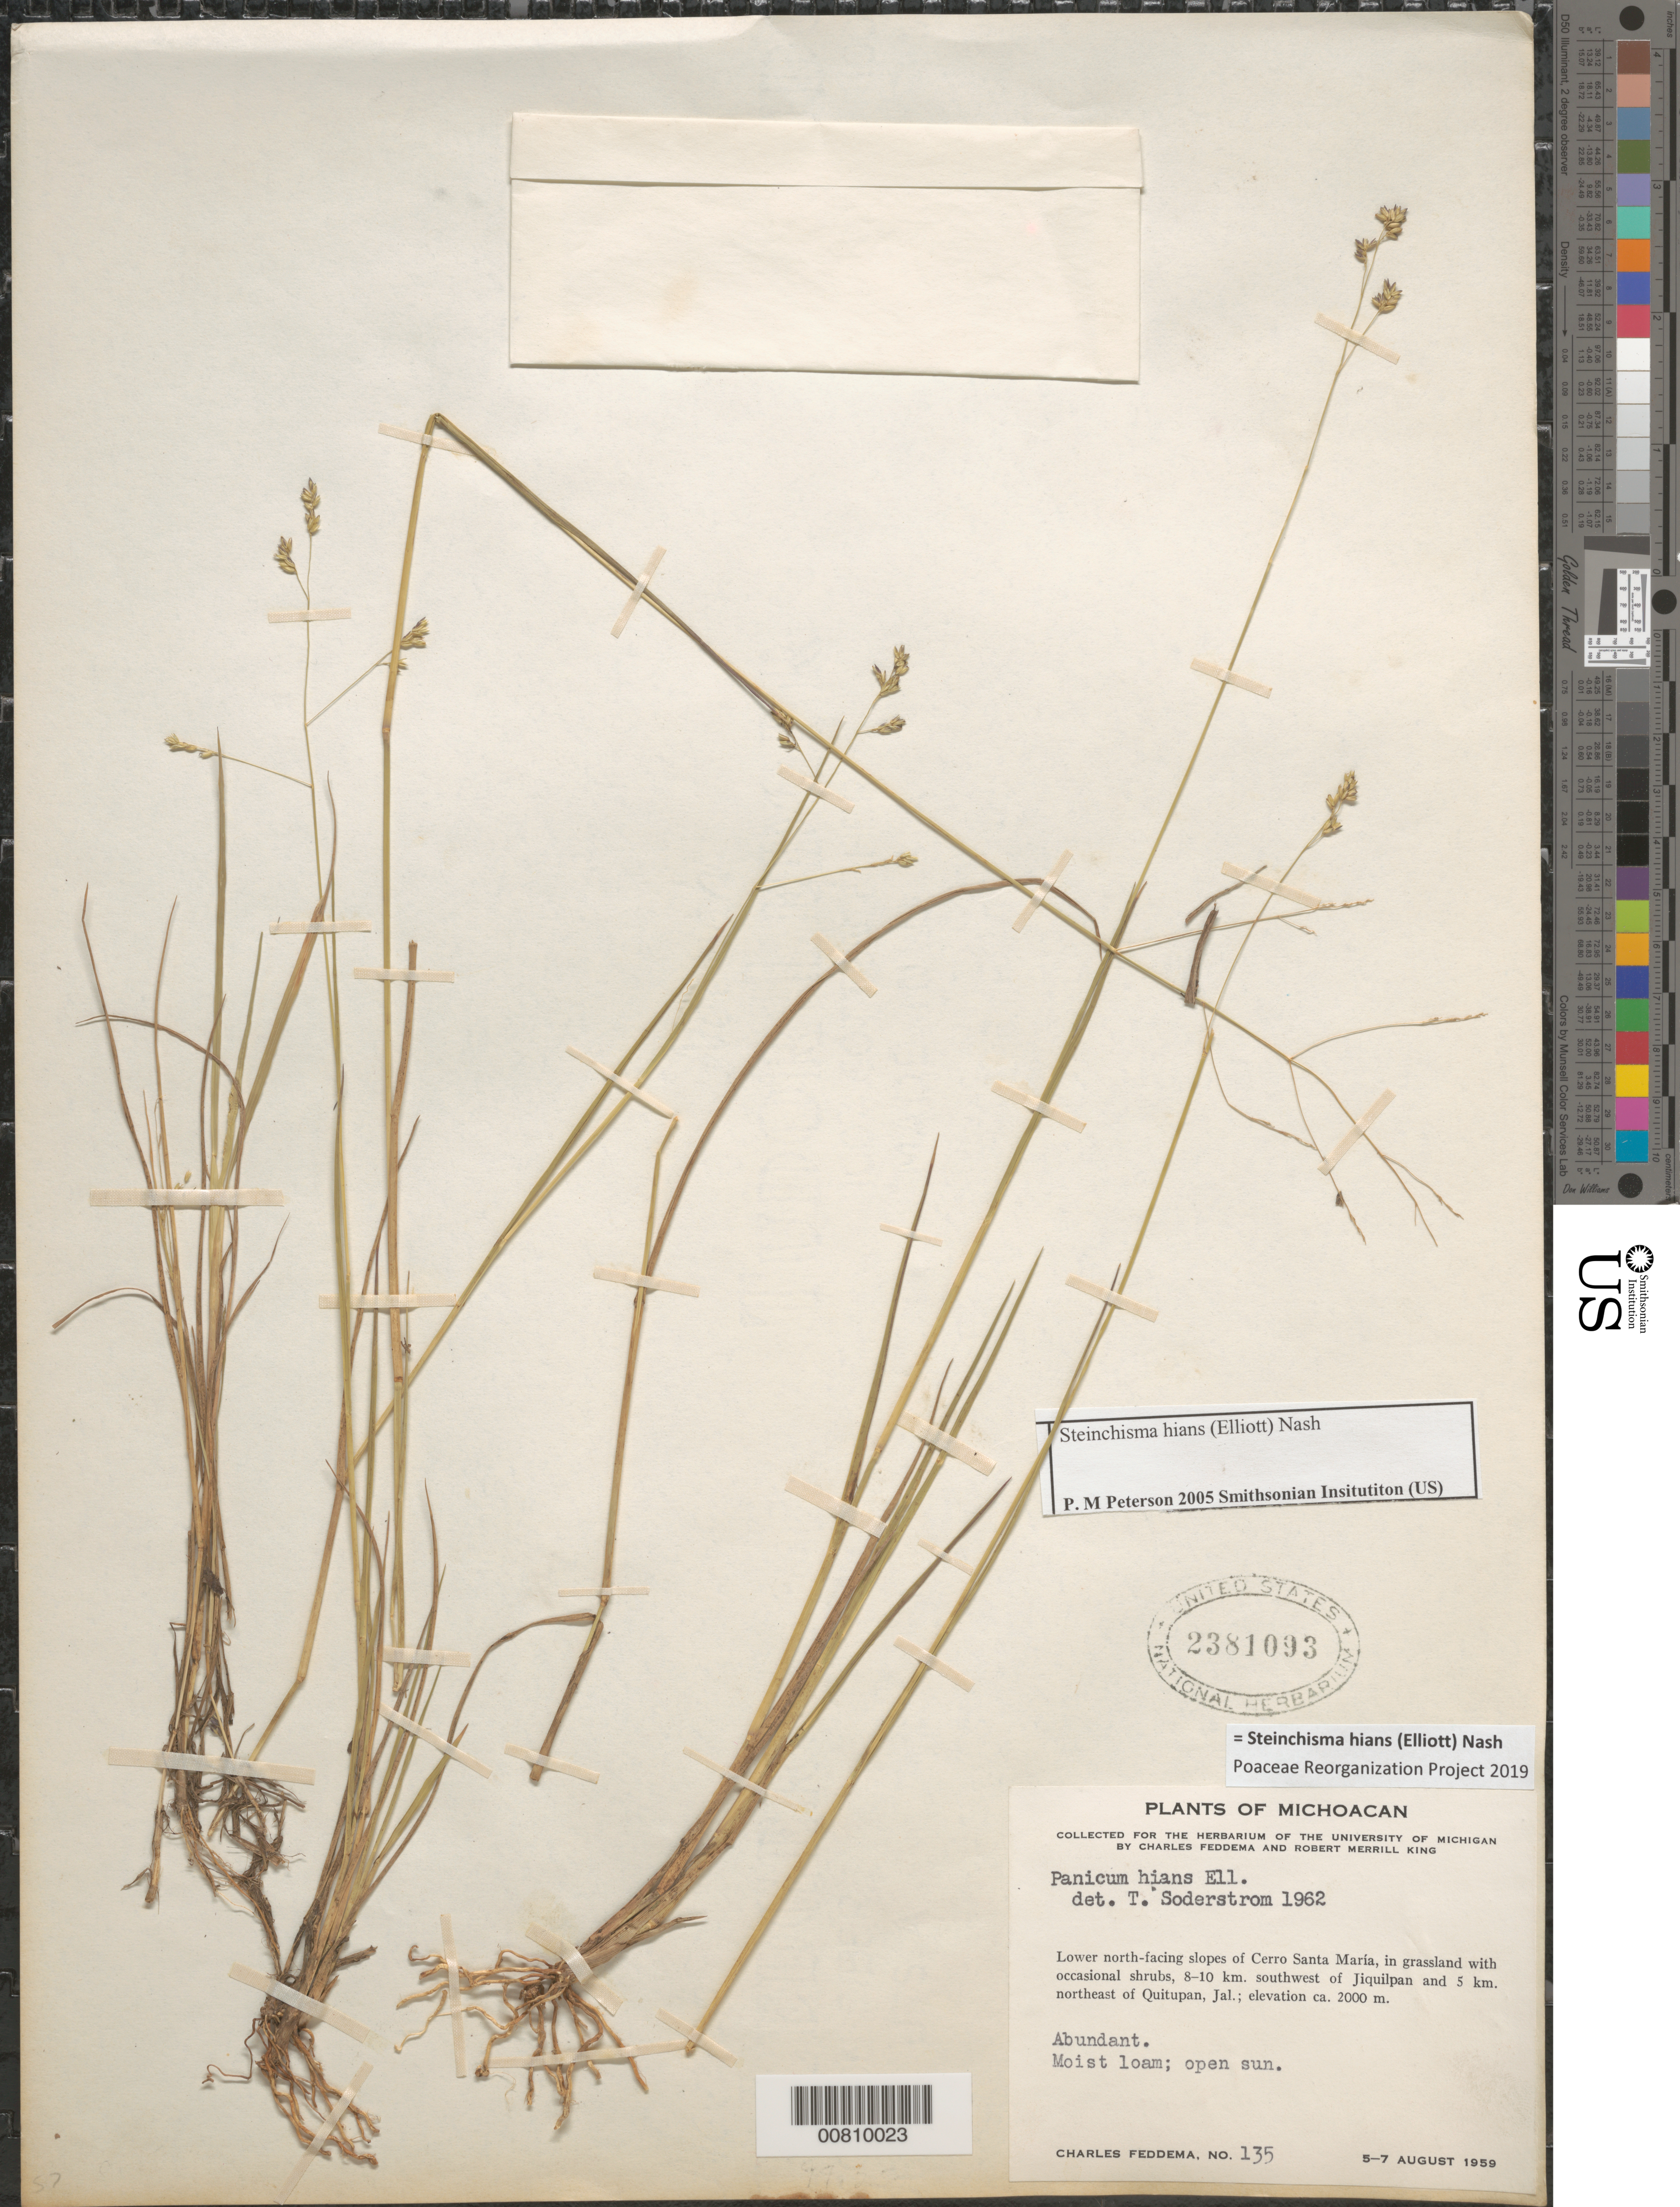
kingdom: Plantae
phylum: Tracheophyta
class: Liliopsida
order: Poales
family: Poaceae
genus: Steinchisma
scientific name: Steinchisma hians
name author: (Elliott) Nash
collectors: C. Feddema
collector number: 135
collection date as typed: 05 Aug 1959 to 07 Aug 1959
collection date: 1959-08-05/1959-08-07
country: Mexico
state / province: Michoacán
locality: Lower N facing slopes of Cerro Santa María, 8-10 km SW of Jiquilpan and 5 km NE of Quitupan, Jalisco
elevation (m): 2000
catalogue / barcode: US 2381093